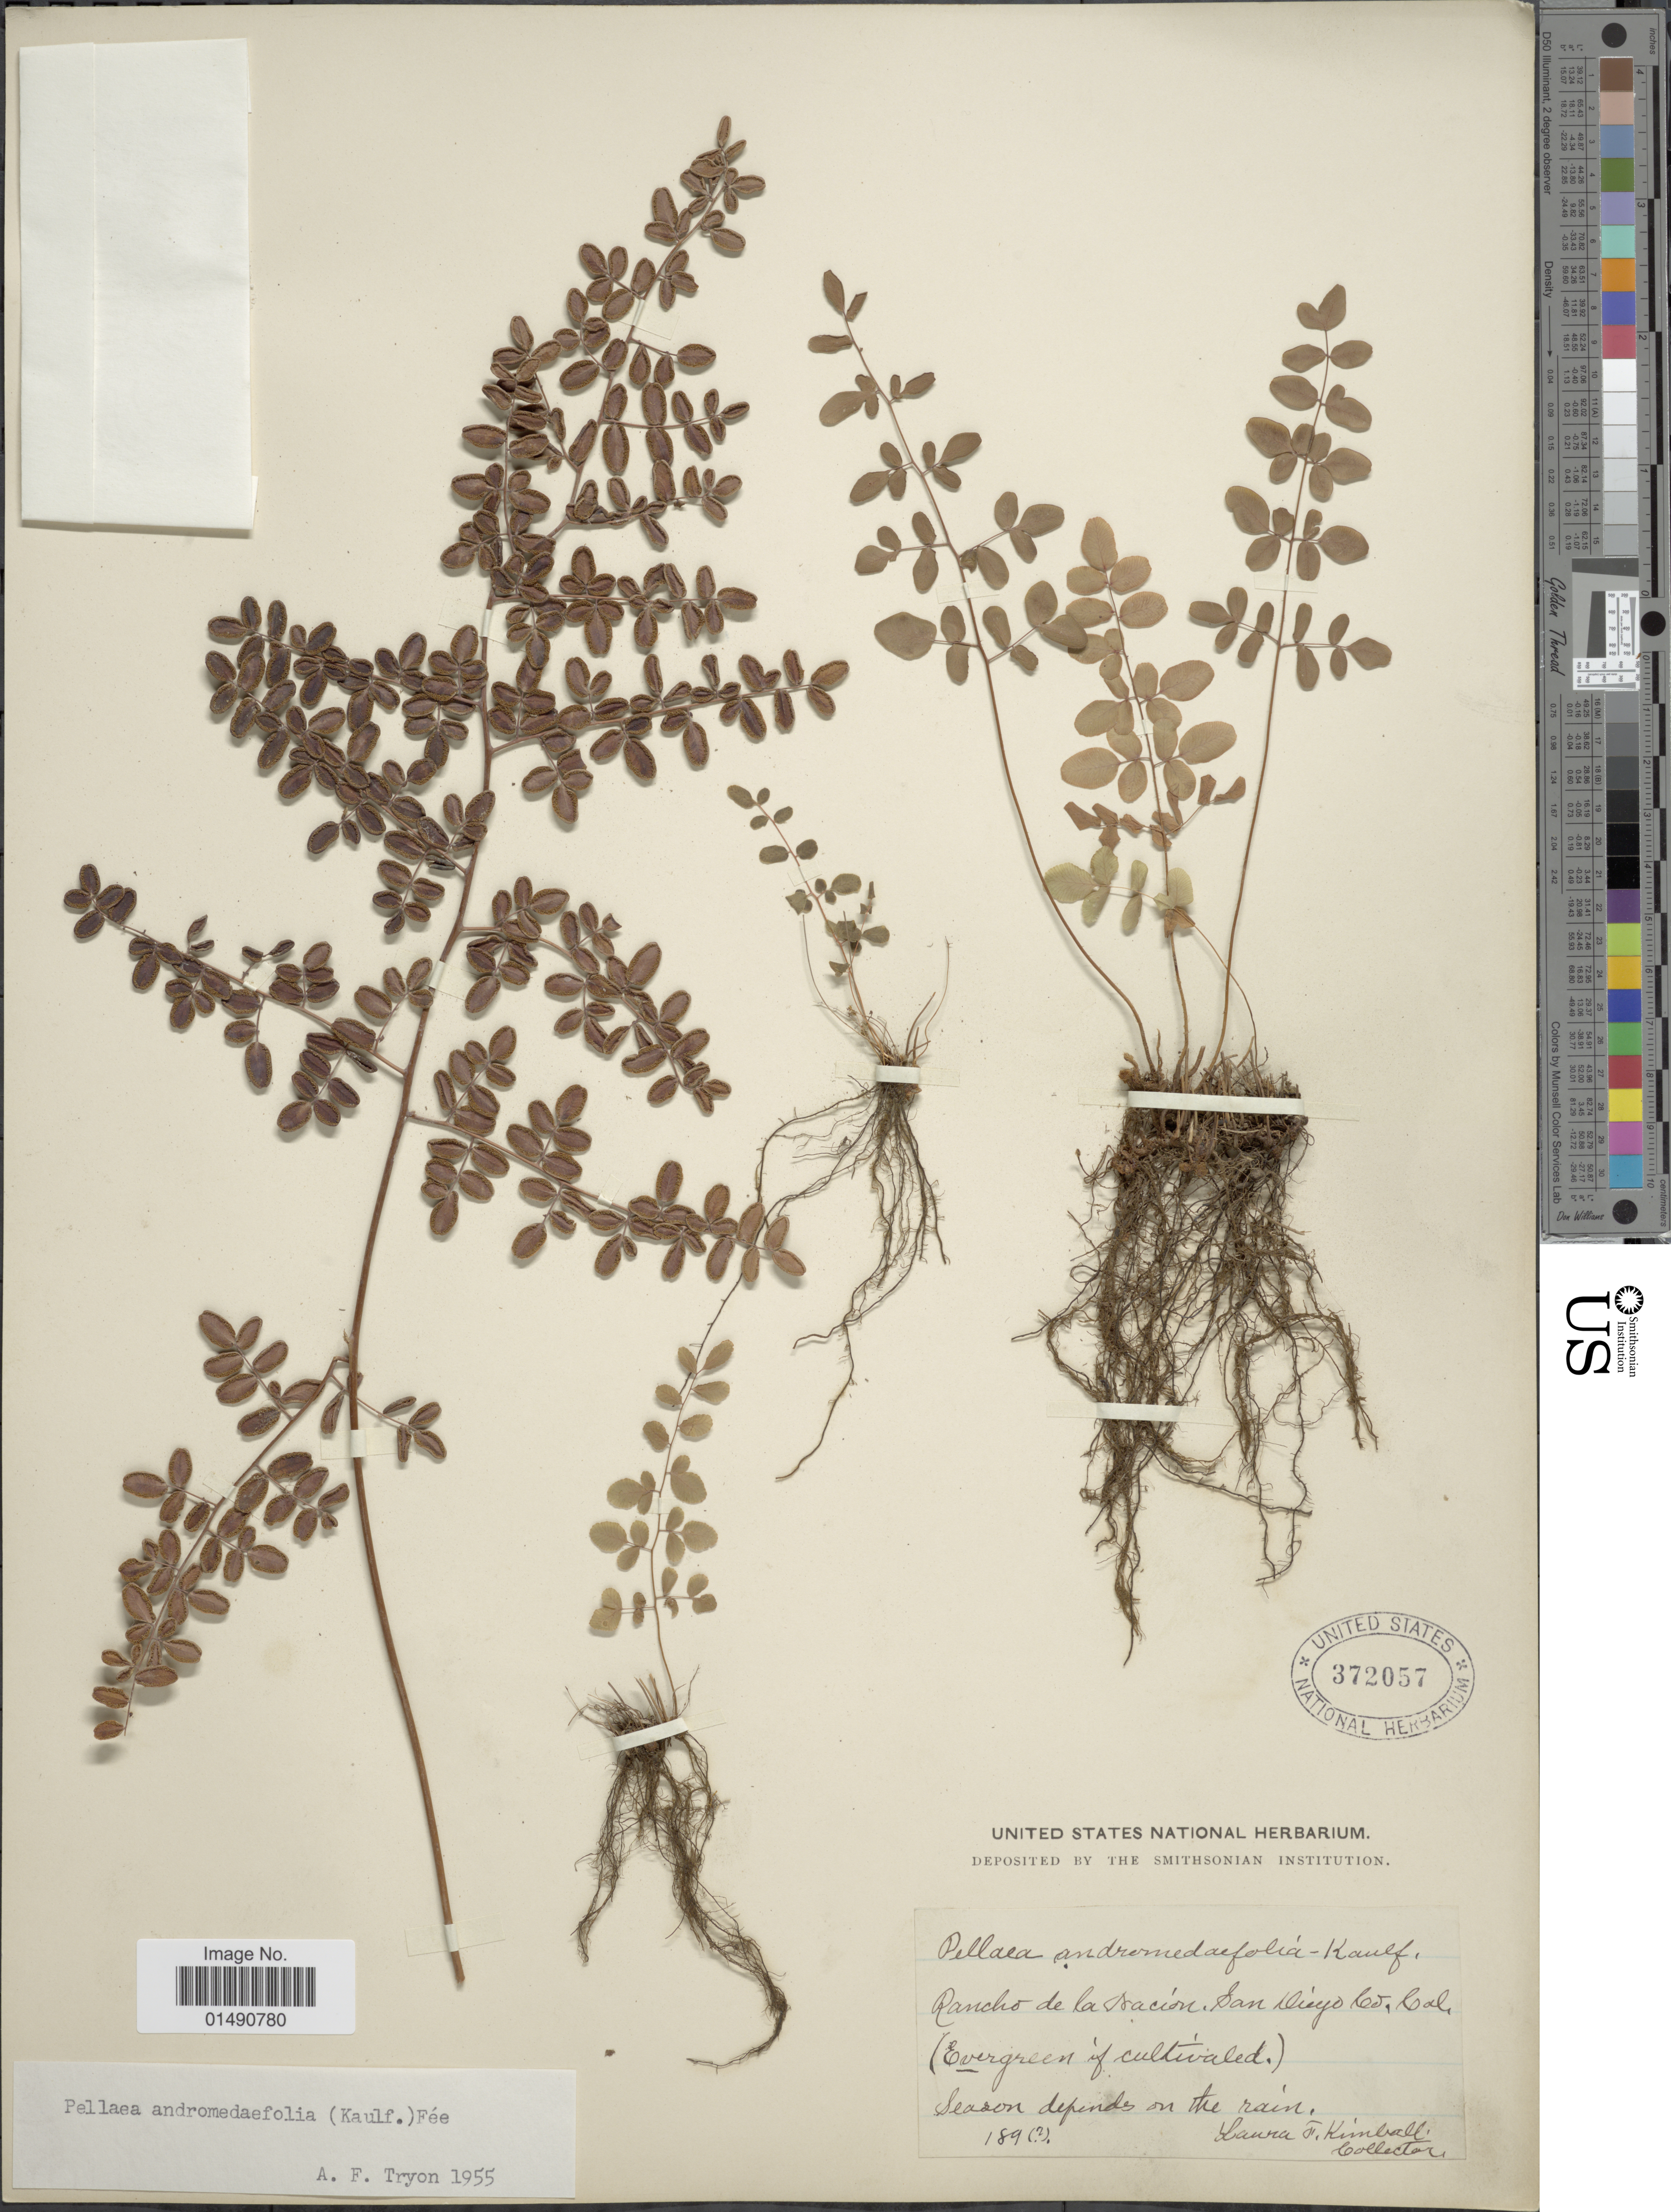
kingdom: Plantae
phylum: Tracheophyta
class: Polypodiopsida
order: Polypodiales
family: Pteridaceae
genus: Pellaea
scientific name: Pellaea andromedifolia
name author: (Kaulf.) Fée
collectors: L. Kimball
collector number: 189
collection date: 1892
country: United States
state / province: California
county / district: San Diego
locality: Rancho de la sacion, San Diego Co.(Evergreen of Cultivated)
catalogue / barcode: US 372057